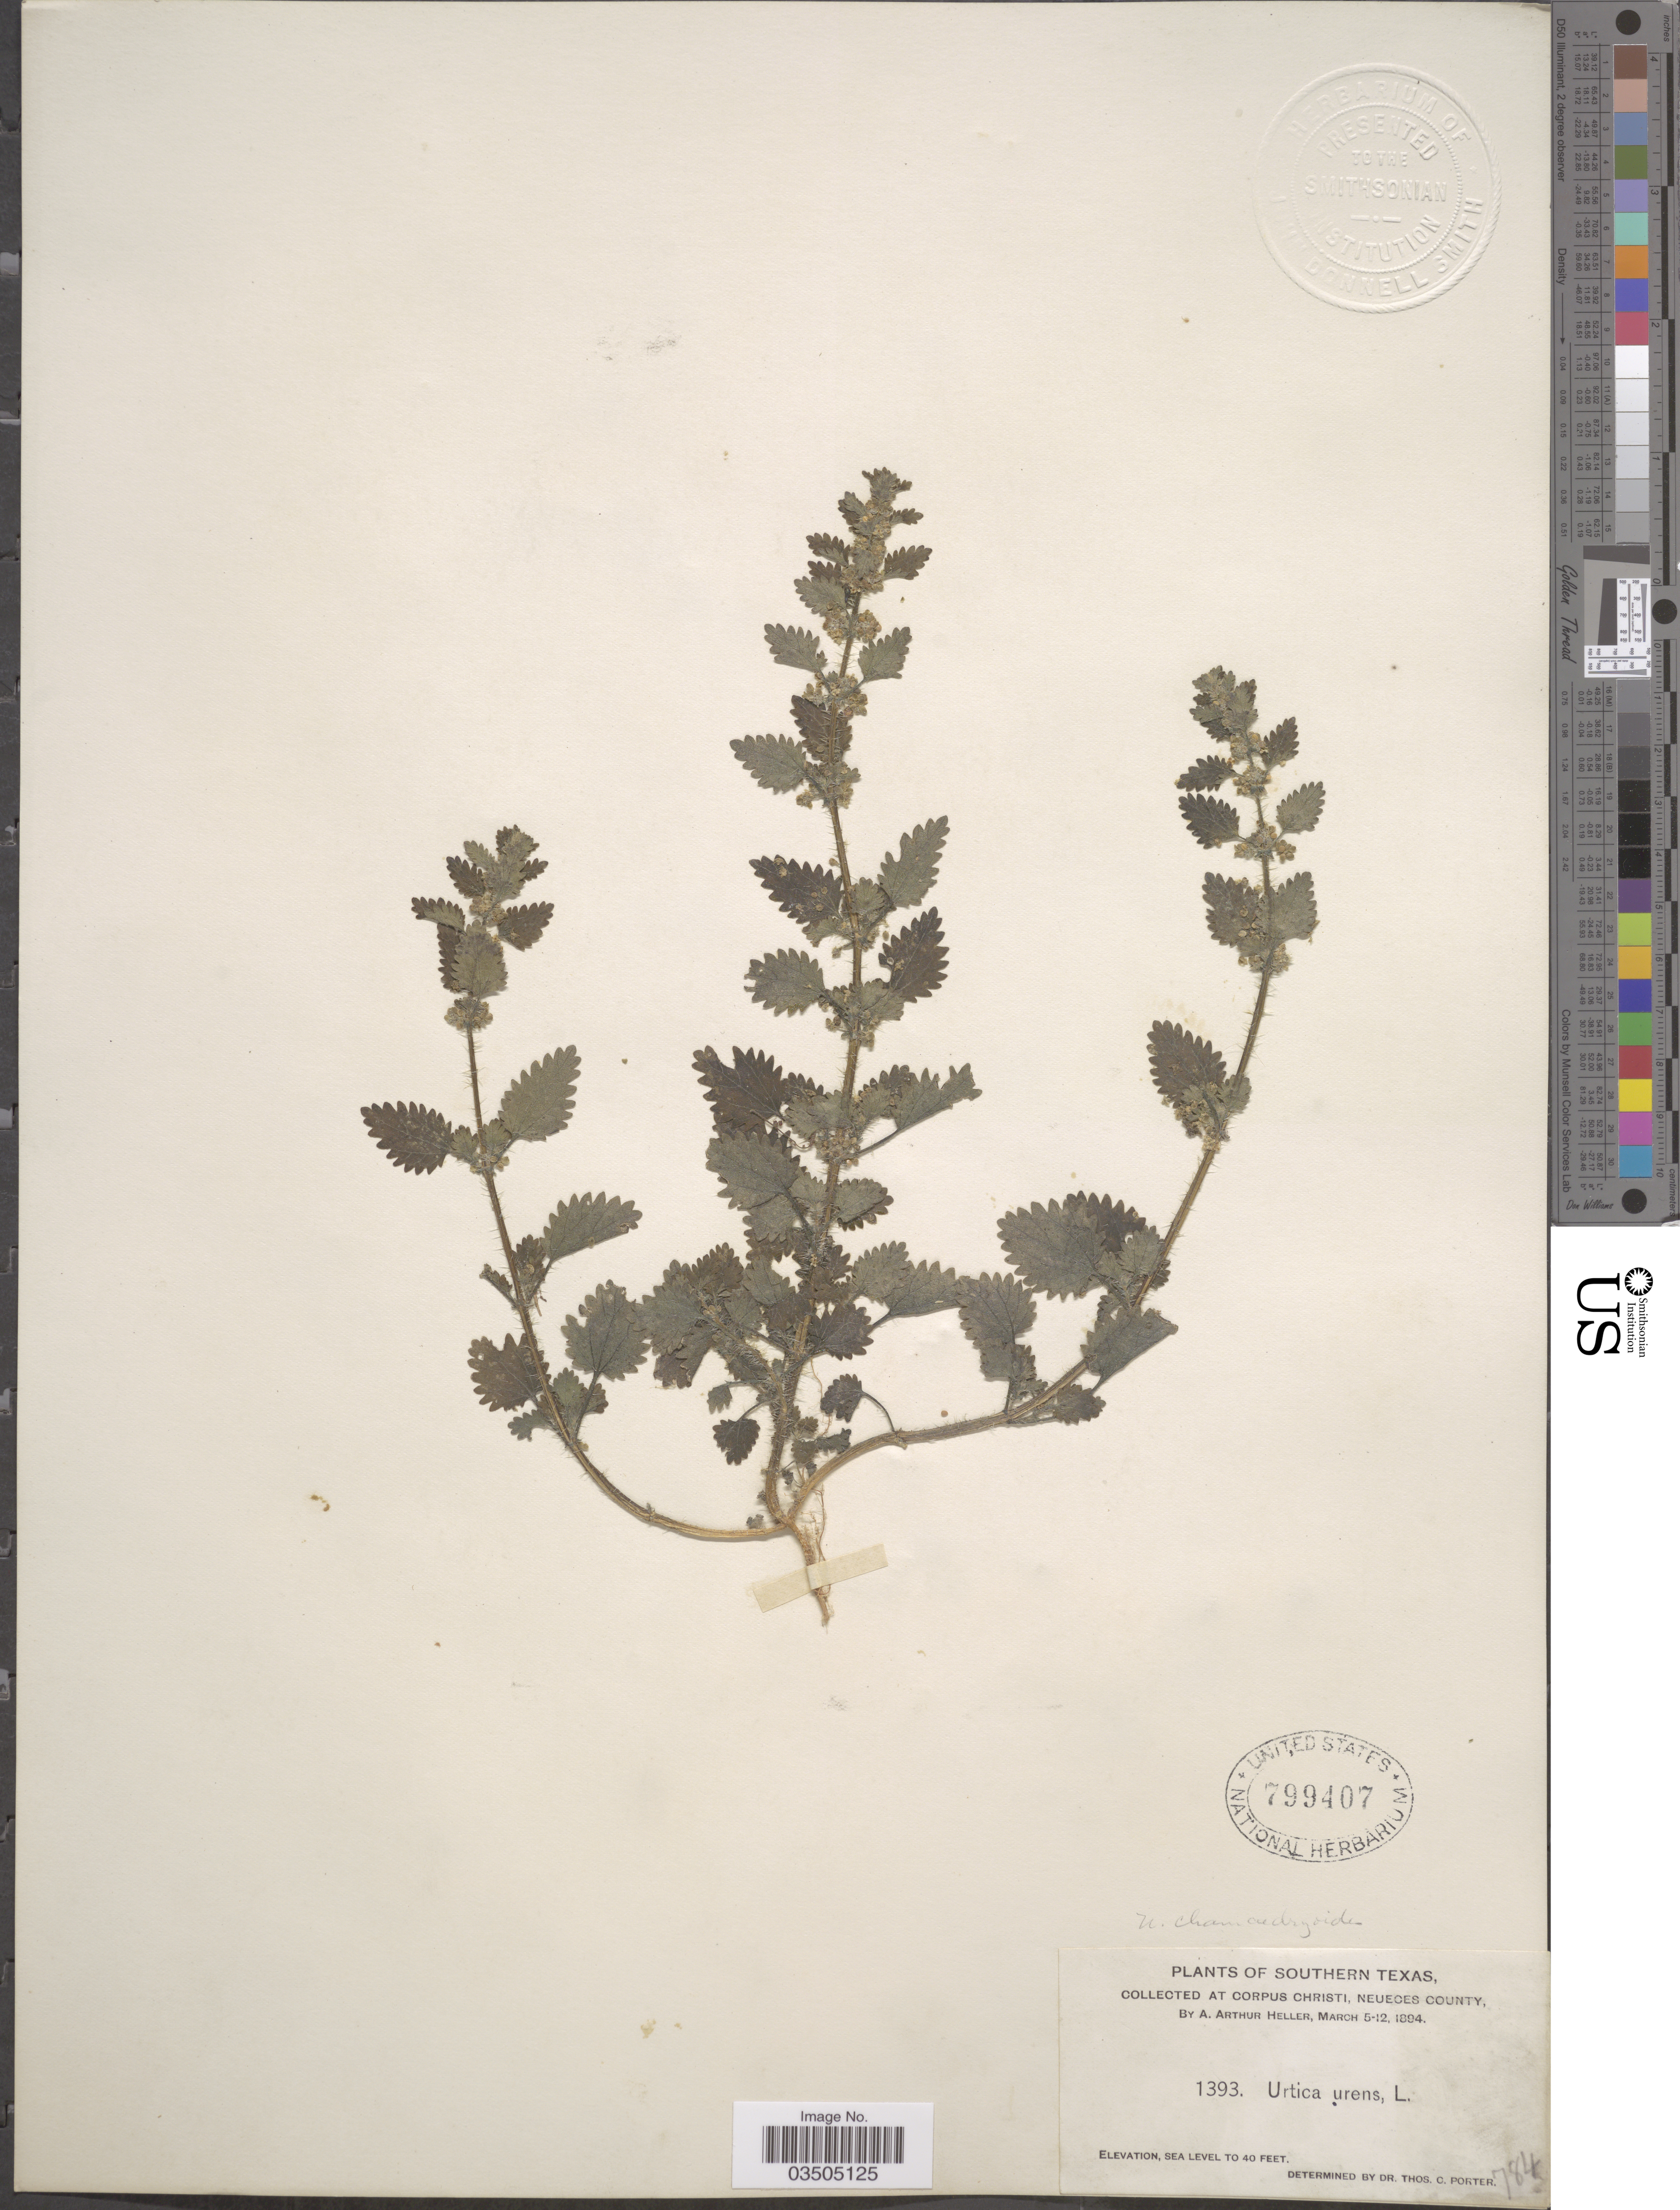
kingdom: Plantae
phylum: Tracheophyta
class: Magnoliopsida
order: Rosales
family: Urticaceae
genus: Urtica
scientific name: Urtica chamaedryoides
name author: Pursh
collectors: A. A. Heller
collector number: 1393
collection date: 1894-03-05/1894-03-12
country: United States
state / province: Texas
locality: Southern Texas. Corpus Christi, Neueces County.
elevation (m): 0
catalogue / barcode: US 799407